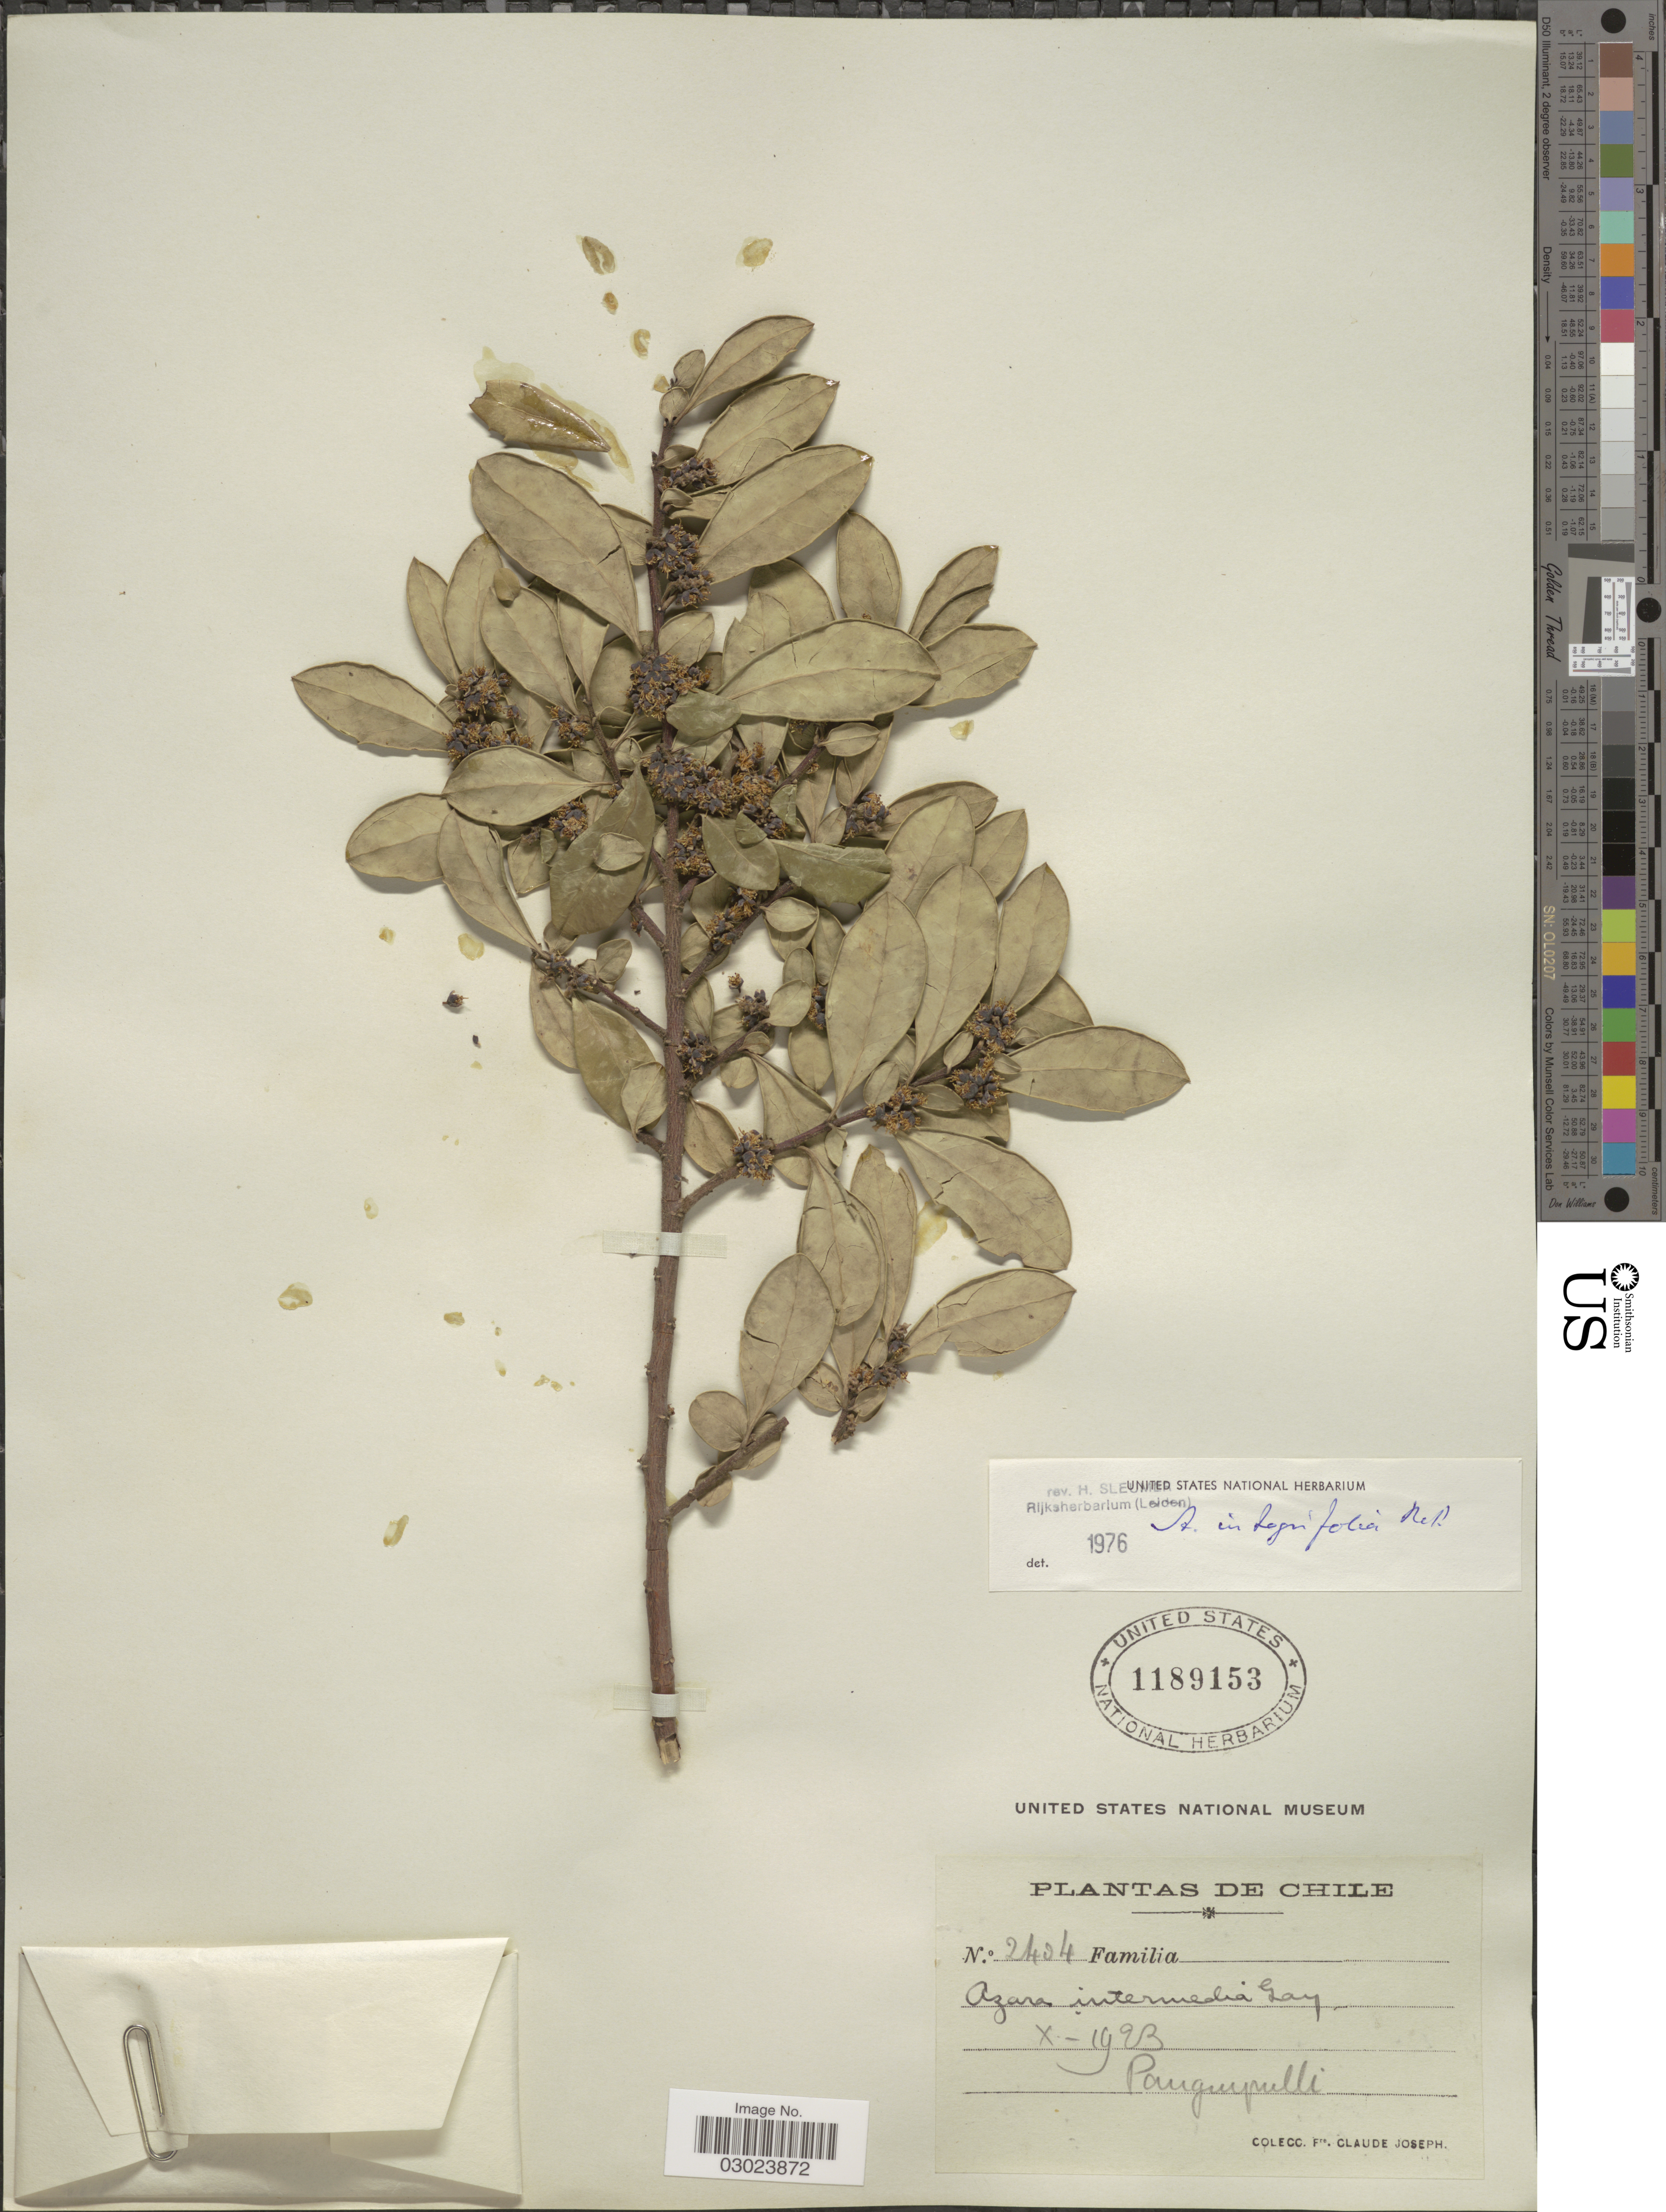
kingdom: Plantae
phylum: Tracheophyta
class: Magnoliopsida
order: Malpighiales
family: Salicaceae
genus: Azara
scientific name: Azara integrifolia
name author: Ruiz & Pav.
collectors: Bro. Claude-Joseph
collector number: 2404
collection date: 1923-10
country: Chile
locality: Panguipulli.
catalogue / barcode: US 1189153